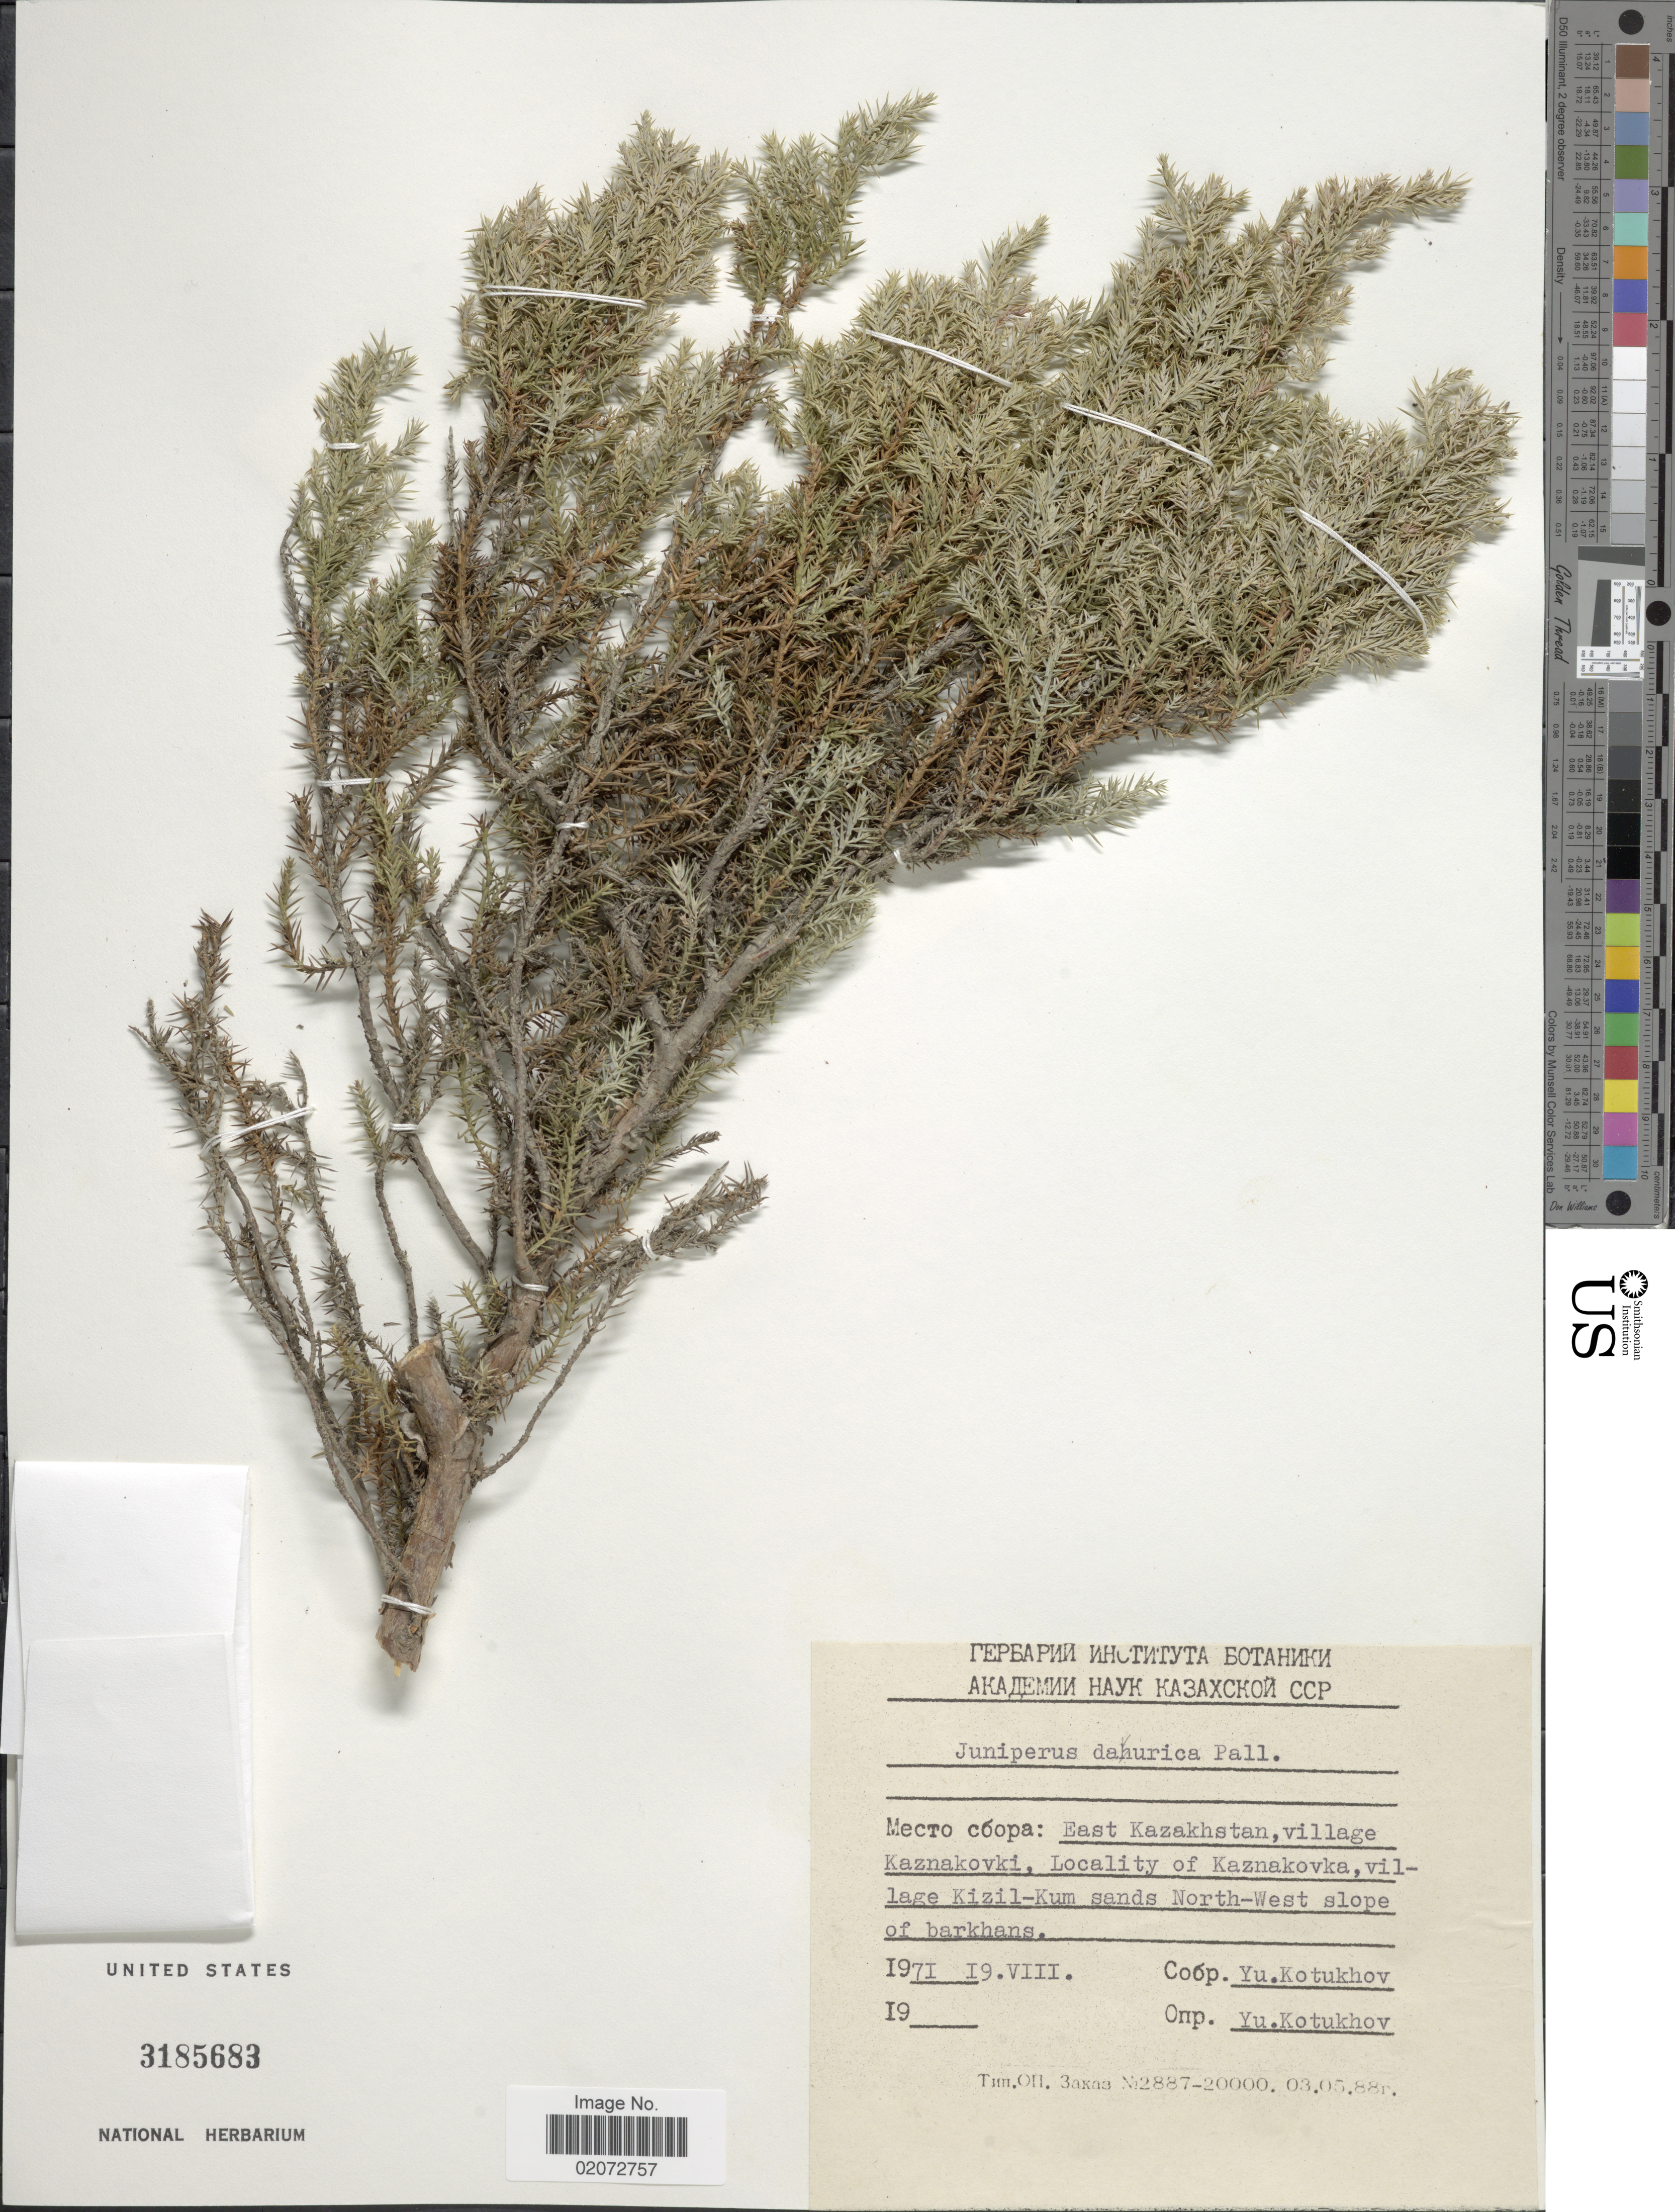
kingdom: Plantae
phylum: Tracheophyta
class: Pinopsida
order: Pinales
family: Cupressaceae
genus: Juniperus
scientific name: Juniperus davurica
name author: Pall.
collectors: Y. Kotukhov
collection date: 1971-08-19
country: Kazakhstan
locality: Mecto Coopa: East Kazakhstan, village Kaznakovki, Locality of Kaznakovka, village Kizil-Kum sands North-West slope of barkhans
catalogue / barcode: US 3185683